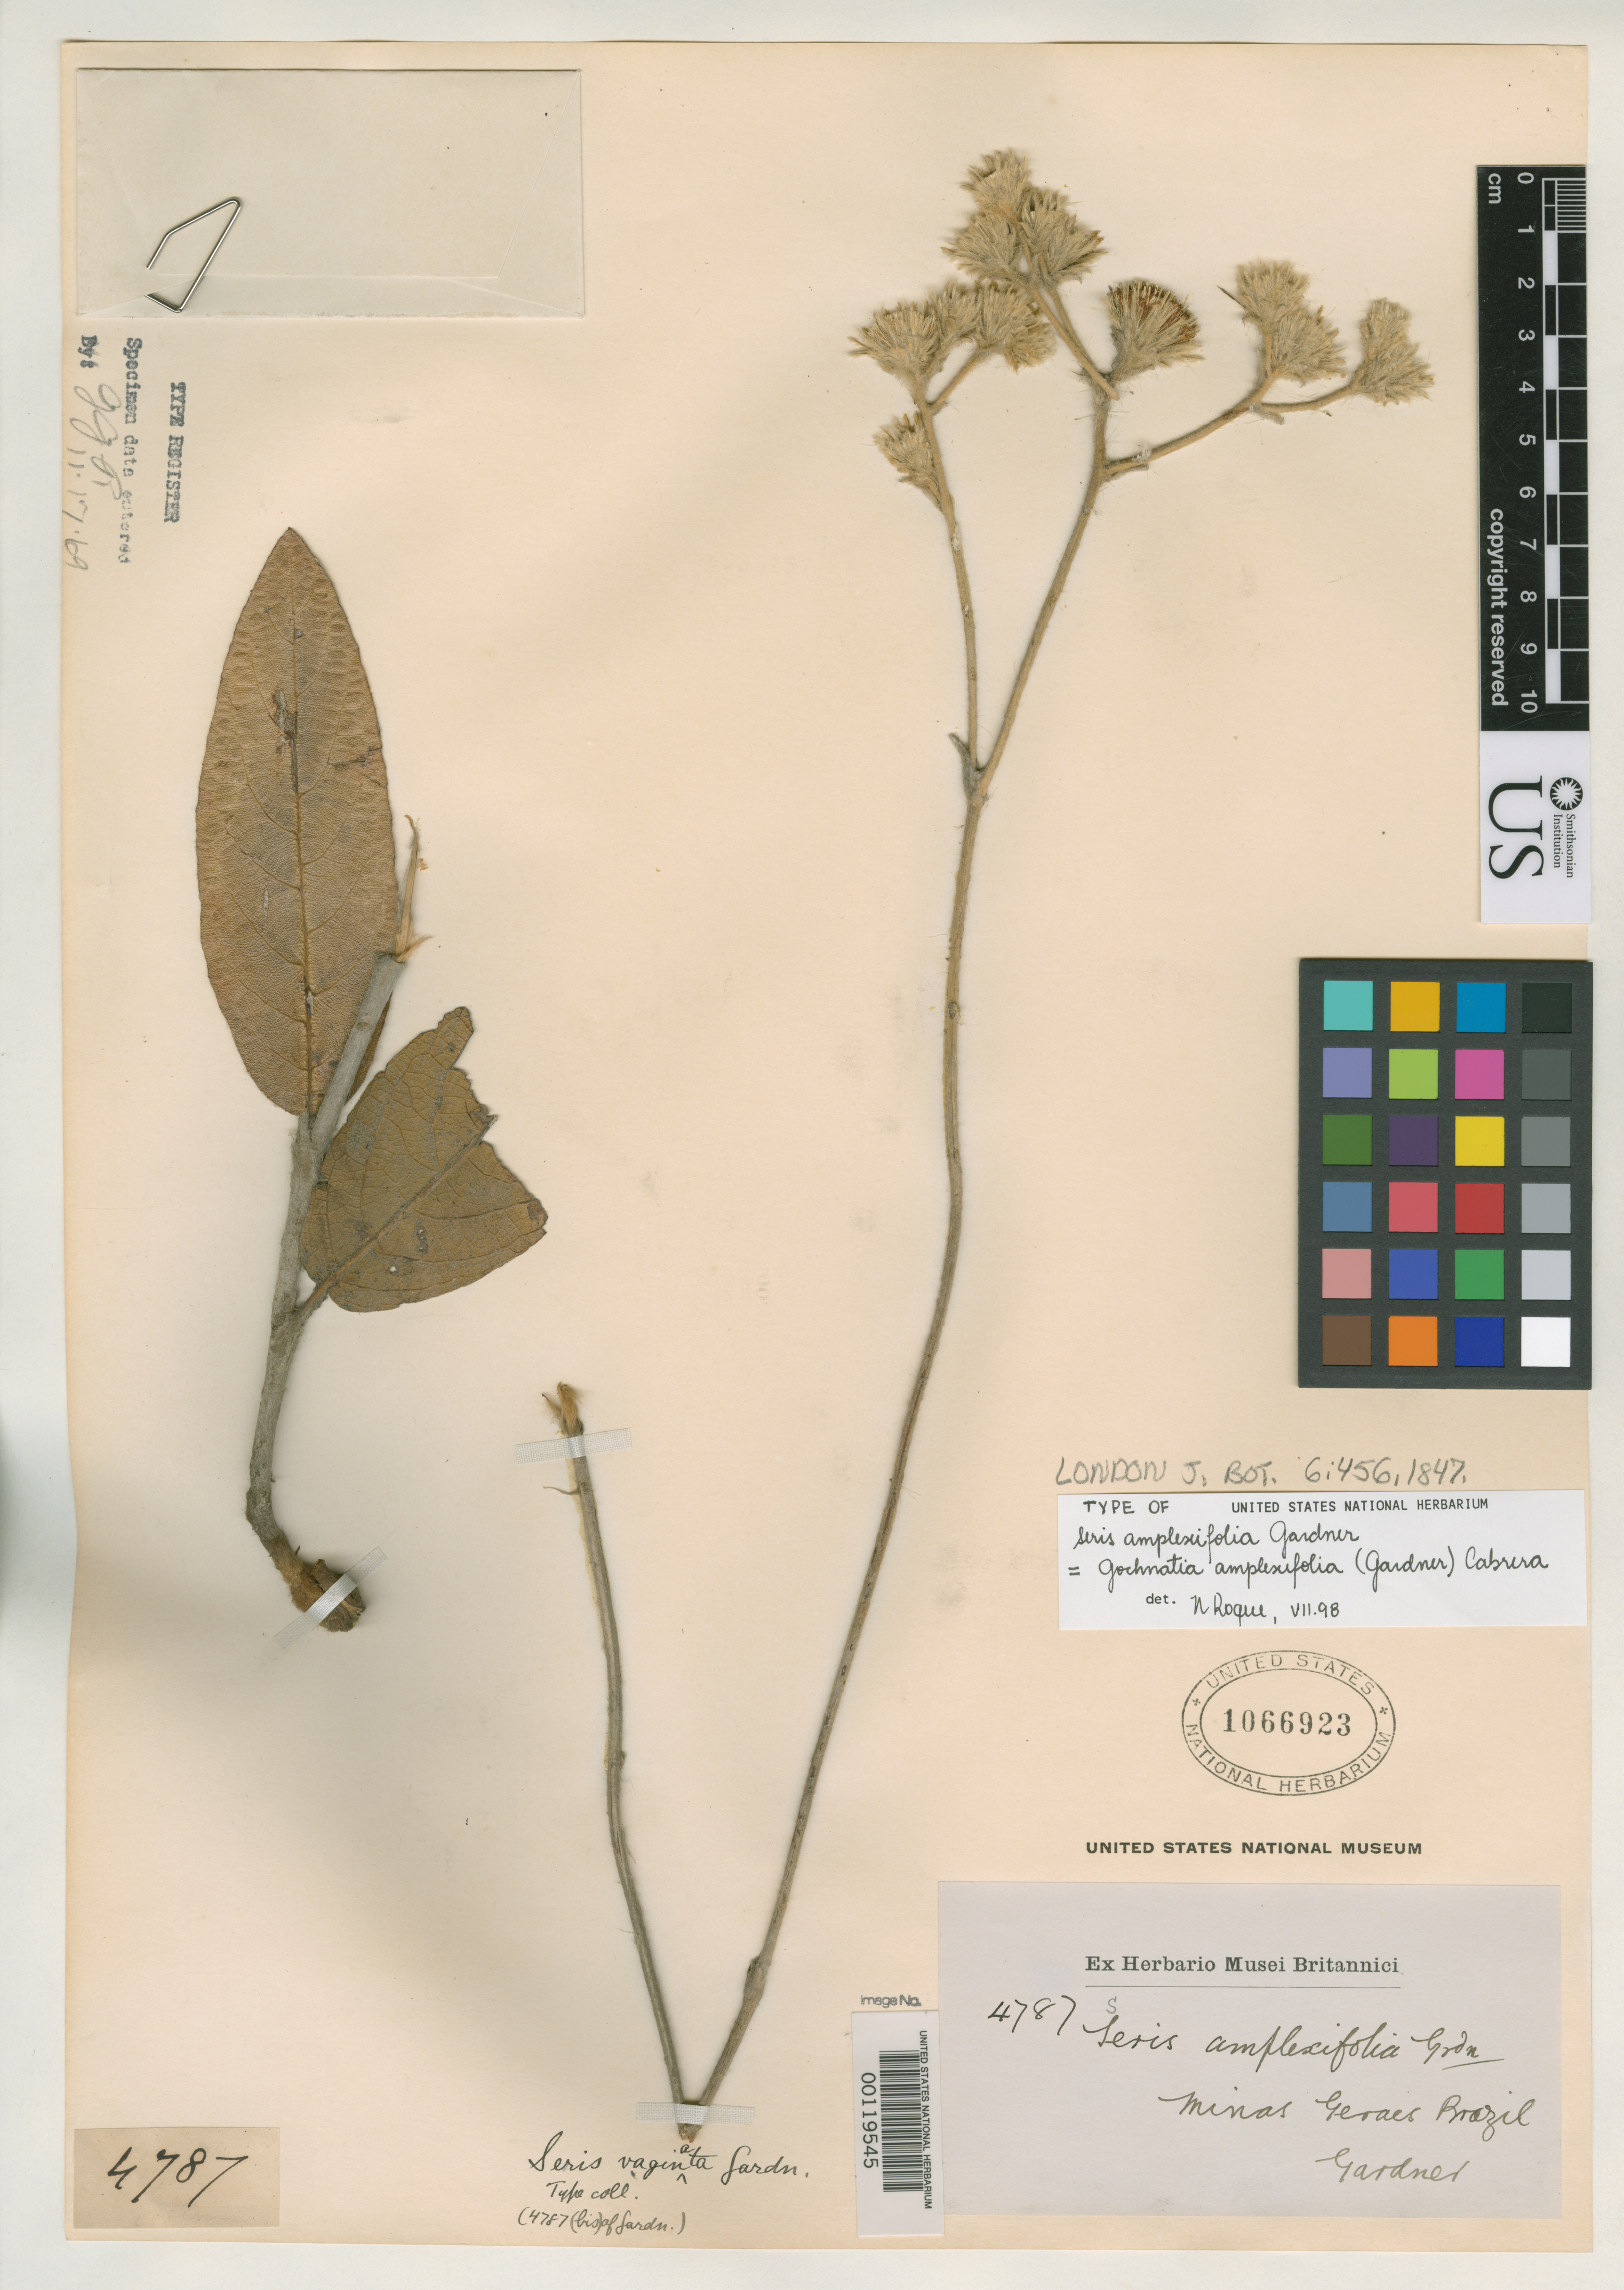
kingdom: Plantae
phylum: Tracheophyta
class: Magnoliopsida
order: Asterales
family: Asteraceae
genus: Seris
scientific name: Seris amplexifolia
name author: Gardner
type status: Isotype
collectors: G. Gardner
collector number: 4787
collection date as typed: Sep 1840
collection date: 1840-09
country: Brazil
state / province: Minas Gerais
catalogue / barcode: US 1066923